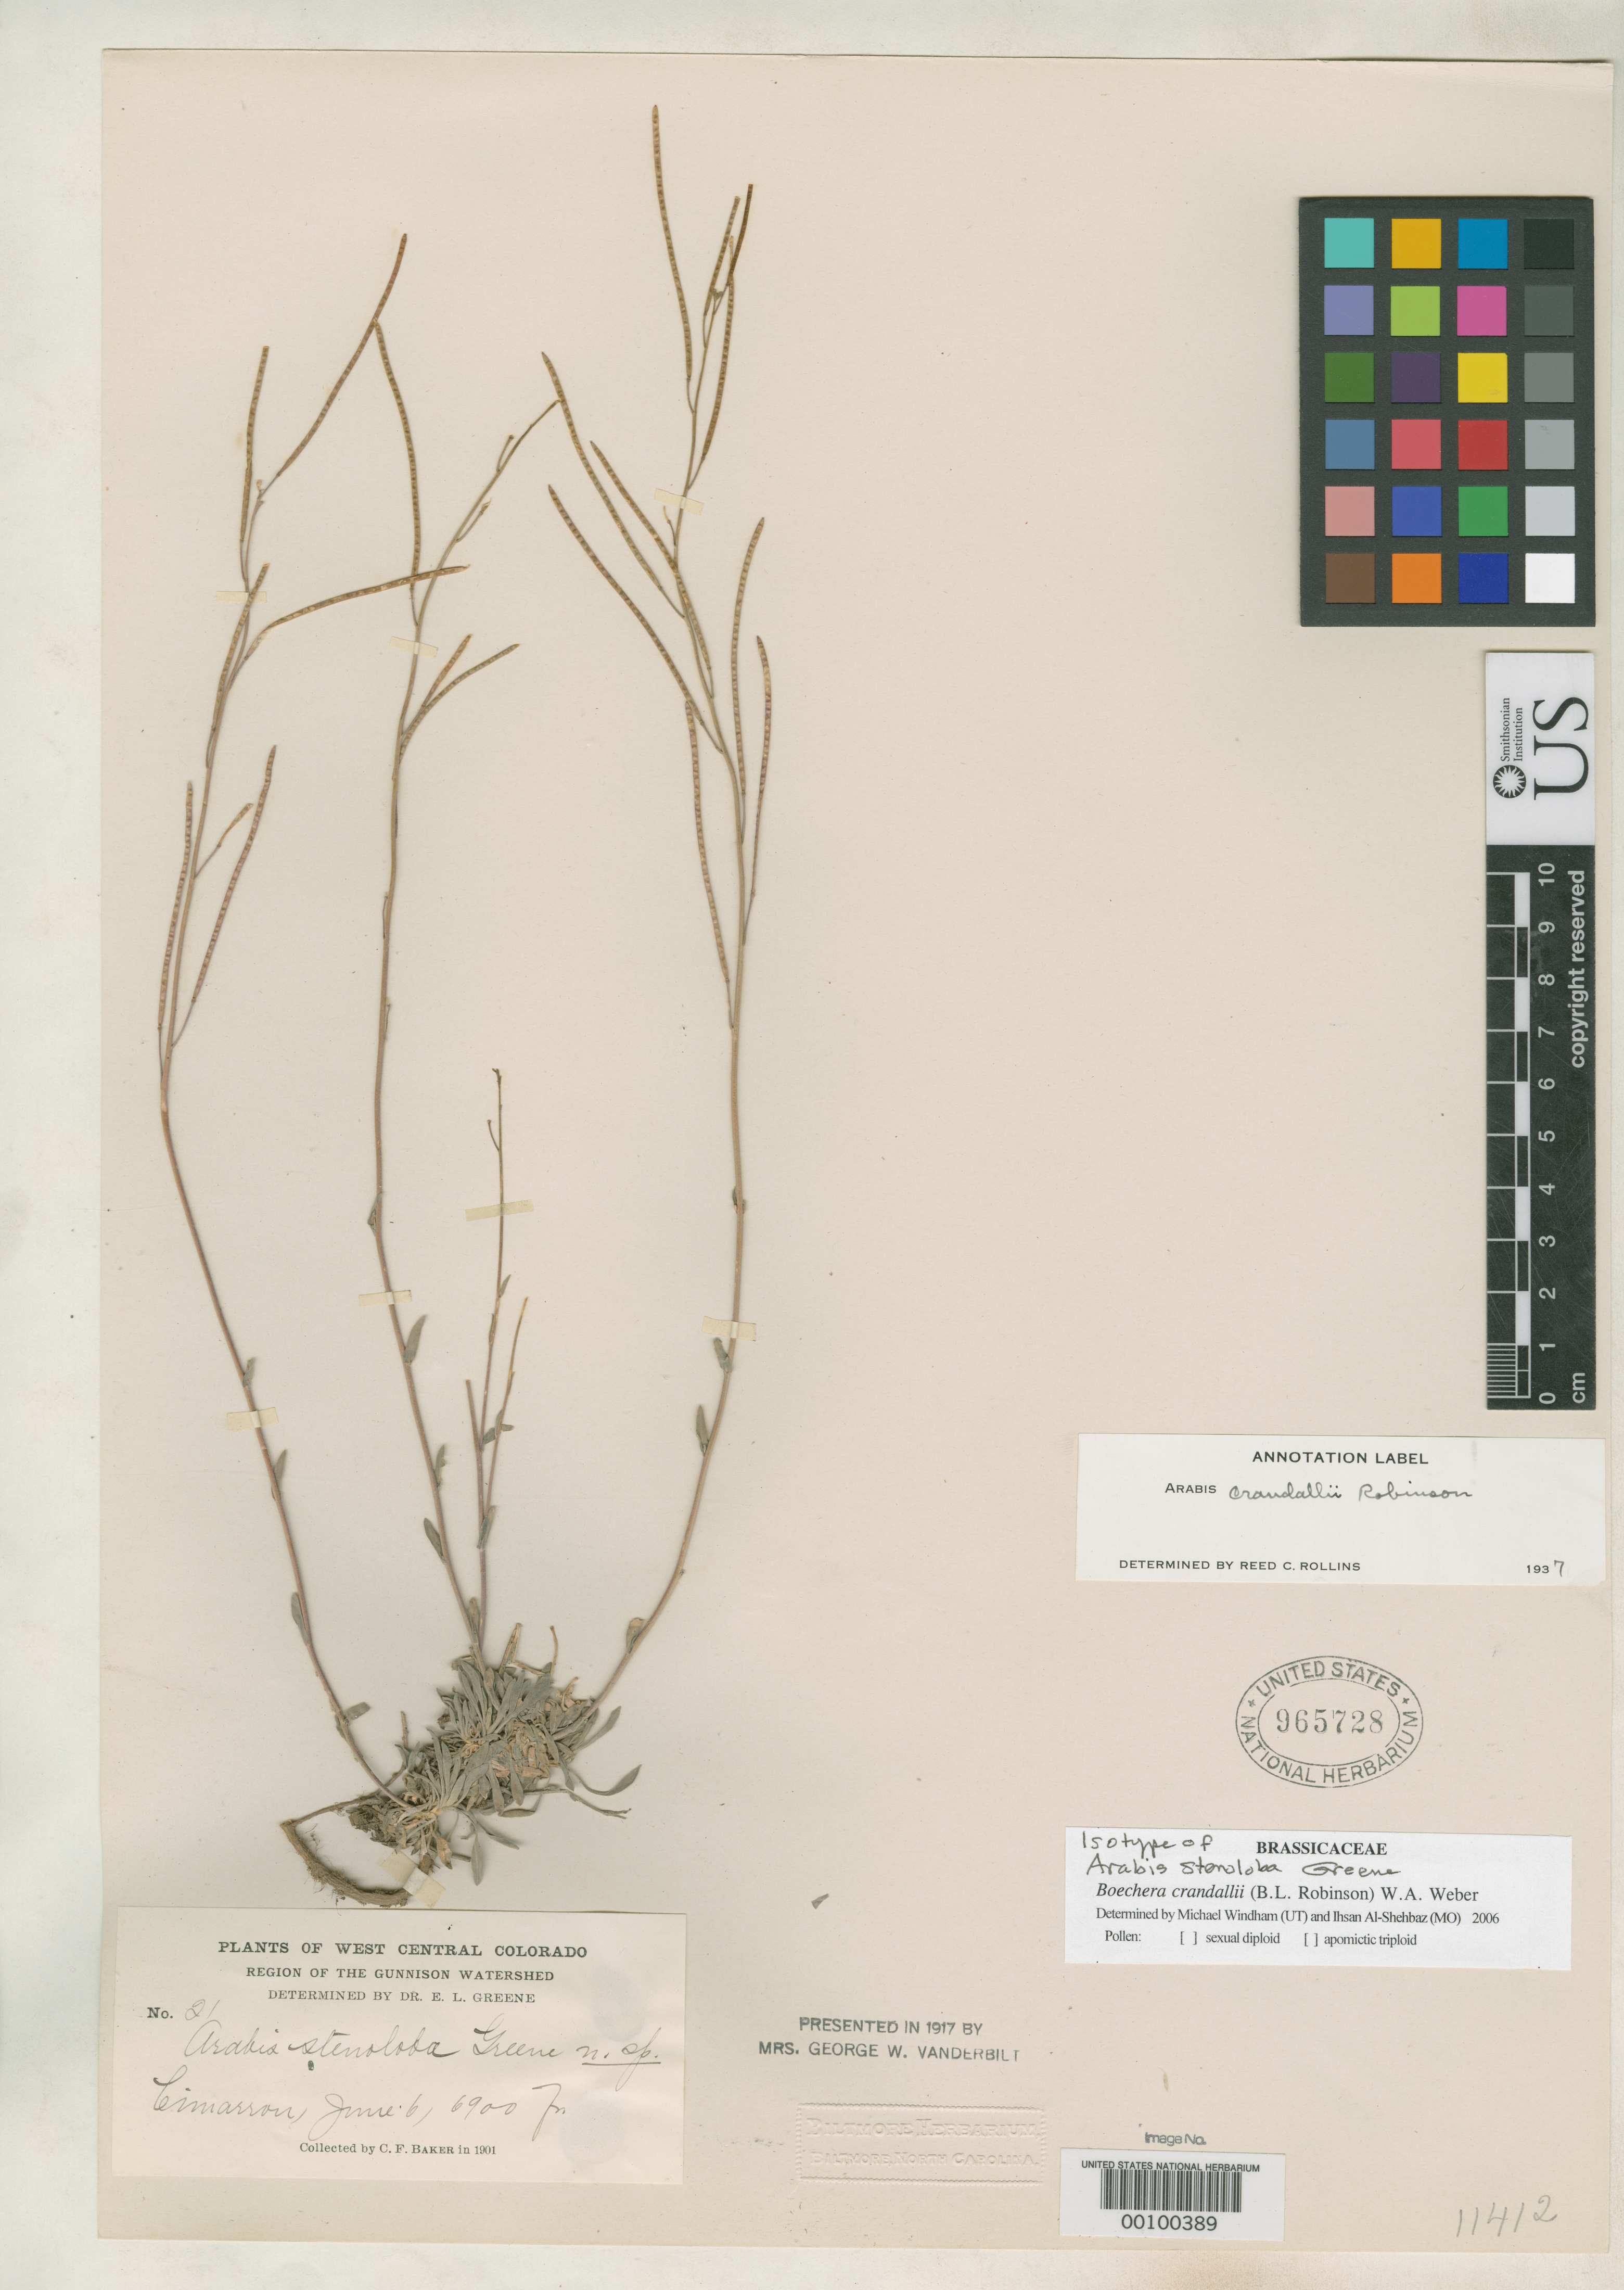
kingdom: Plantae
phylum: Tracheophyta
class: Magnoliopsida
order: Brassicales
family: Brassicaceae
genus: Arabis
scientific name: Arabis stenoloba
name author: Greene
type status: Isotype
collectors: C. F. Baker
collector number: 21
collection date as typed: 06 Jun 1901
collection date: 1901-06-06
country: United States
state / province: Colorado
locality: Cimarron, Gunnison Watershed.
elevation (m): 2103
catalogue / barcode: US 965728